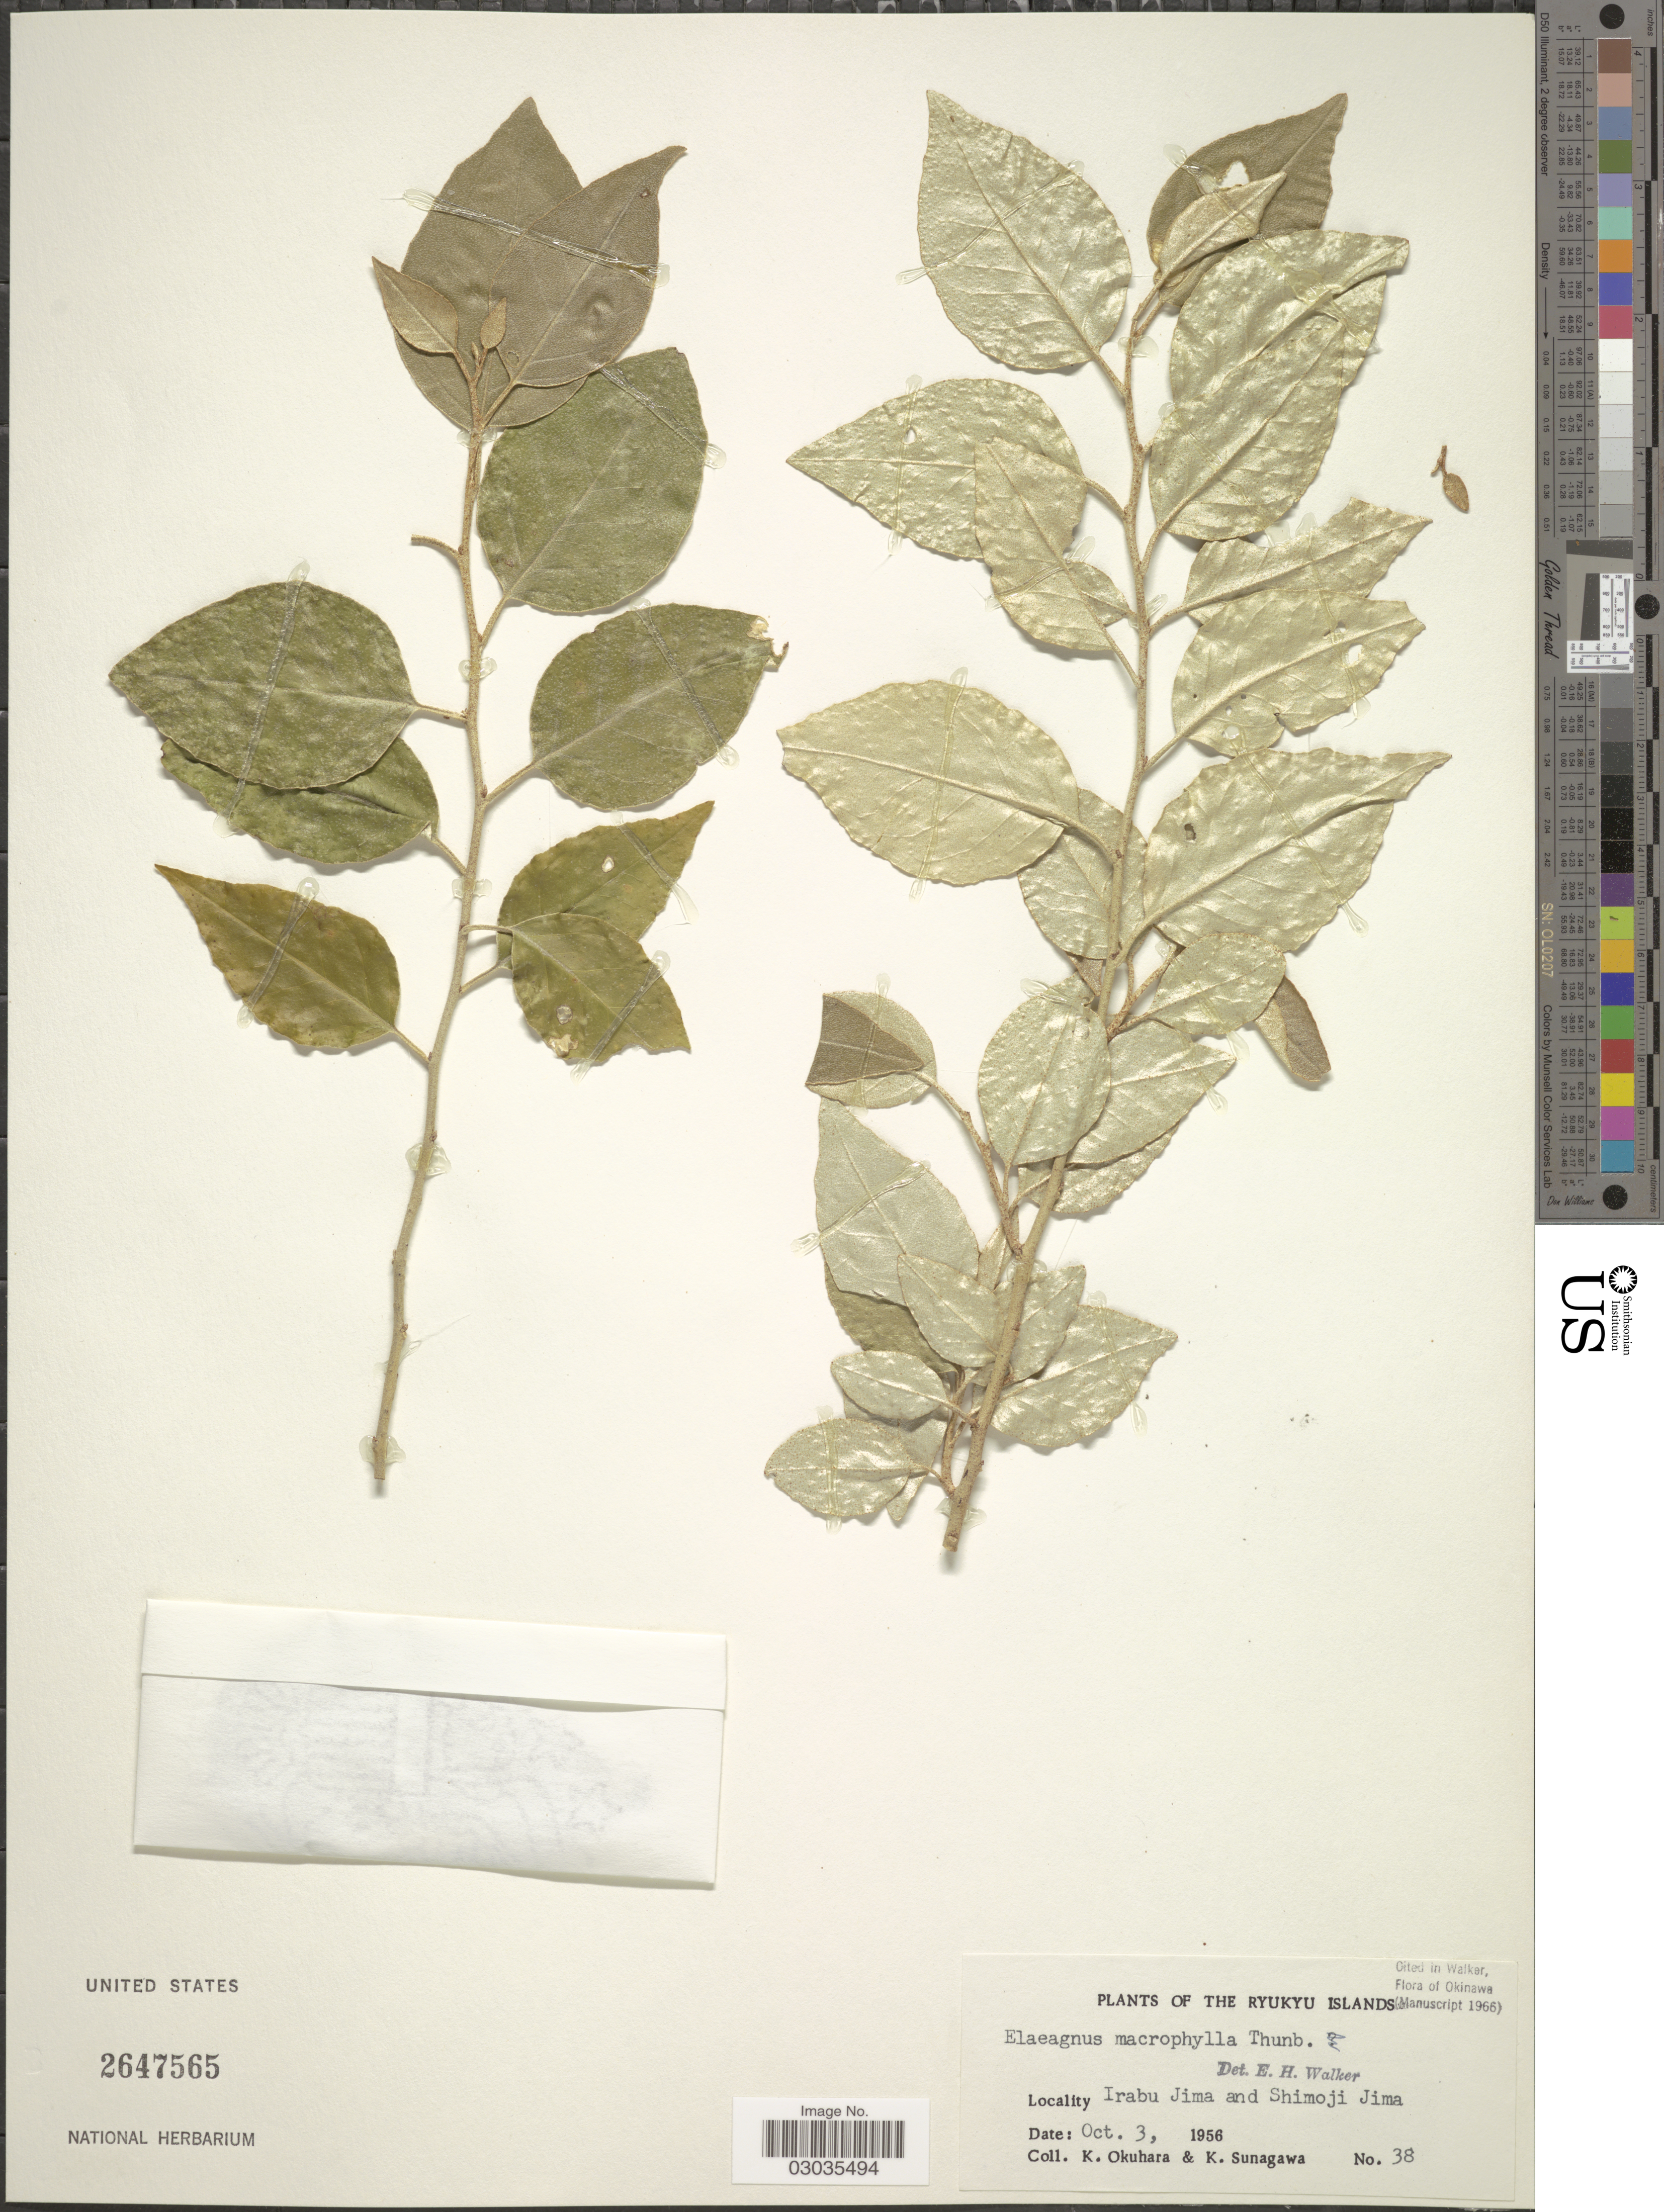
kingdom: Plantae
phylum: Tracheophyta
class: Magnoliopsida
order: Rosales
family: Elaeagnaceae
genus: Elaeagnus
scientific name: Elaeagnus macrophylla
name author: Thunb.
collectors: K. Okuhara & K. Sunagawa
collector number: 38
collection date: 1956-10-03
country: Japan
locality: The Ryukyu Islands. Irabu Jima and Shimoji Jima.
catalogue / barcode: US 2647565